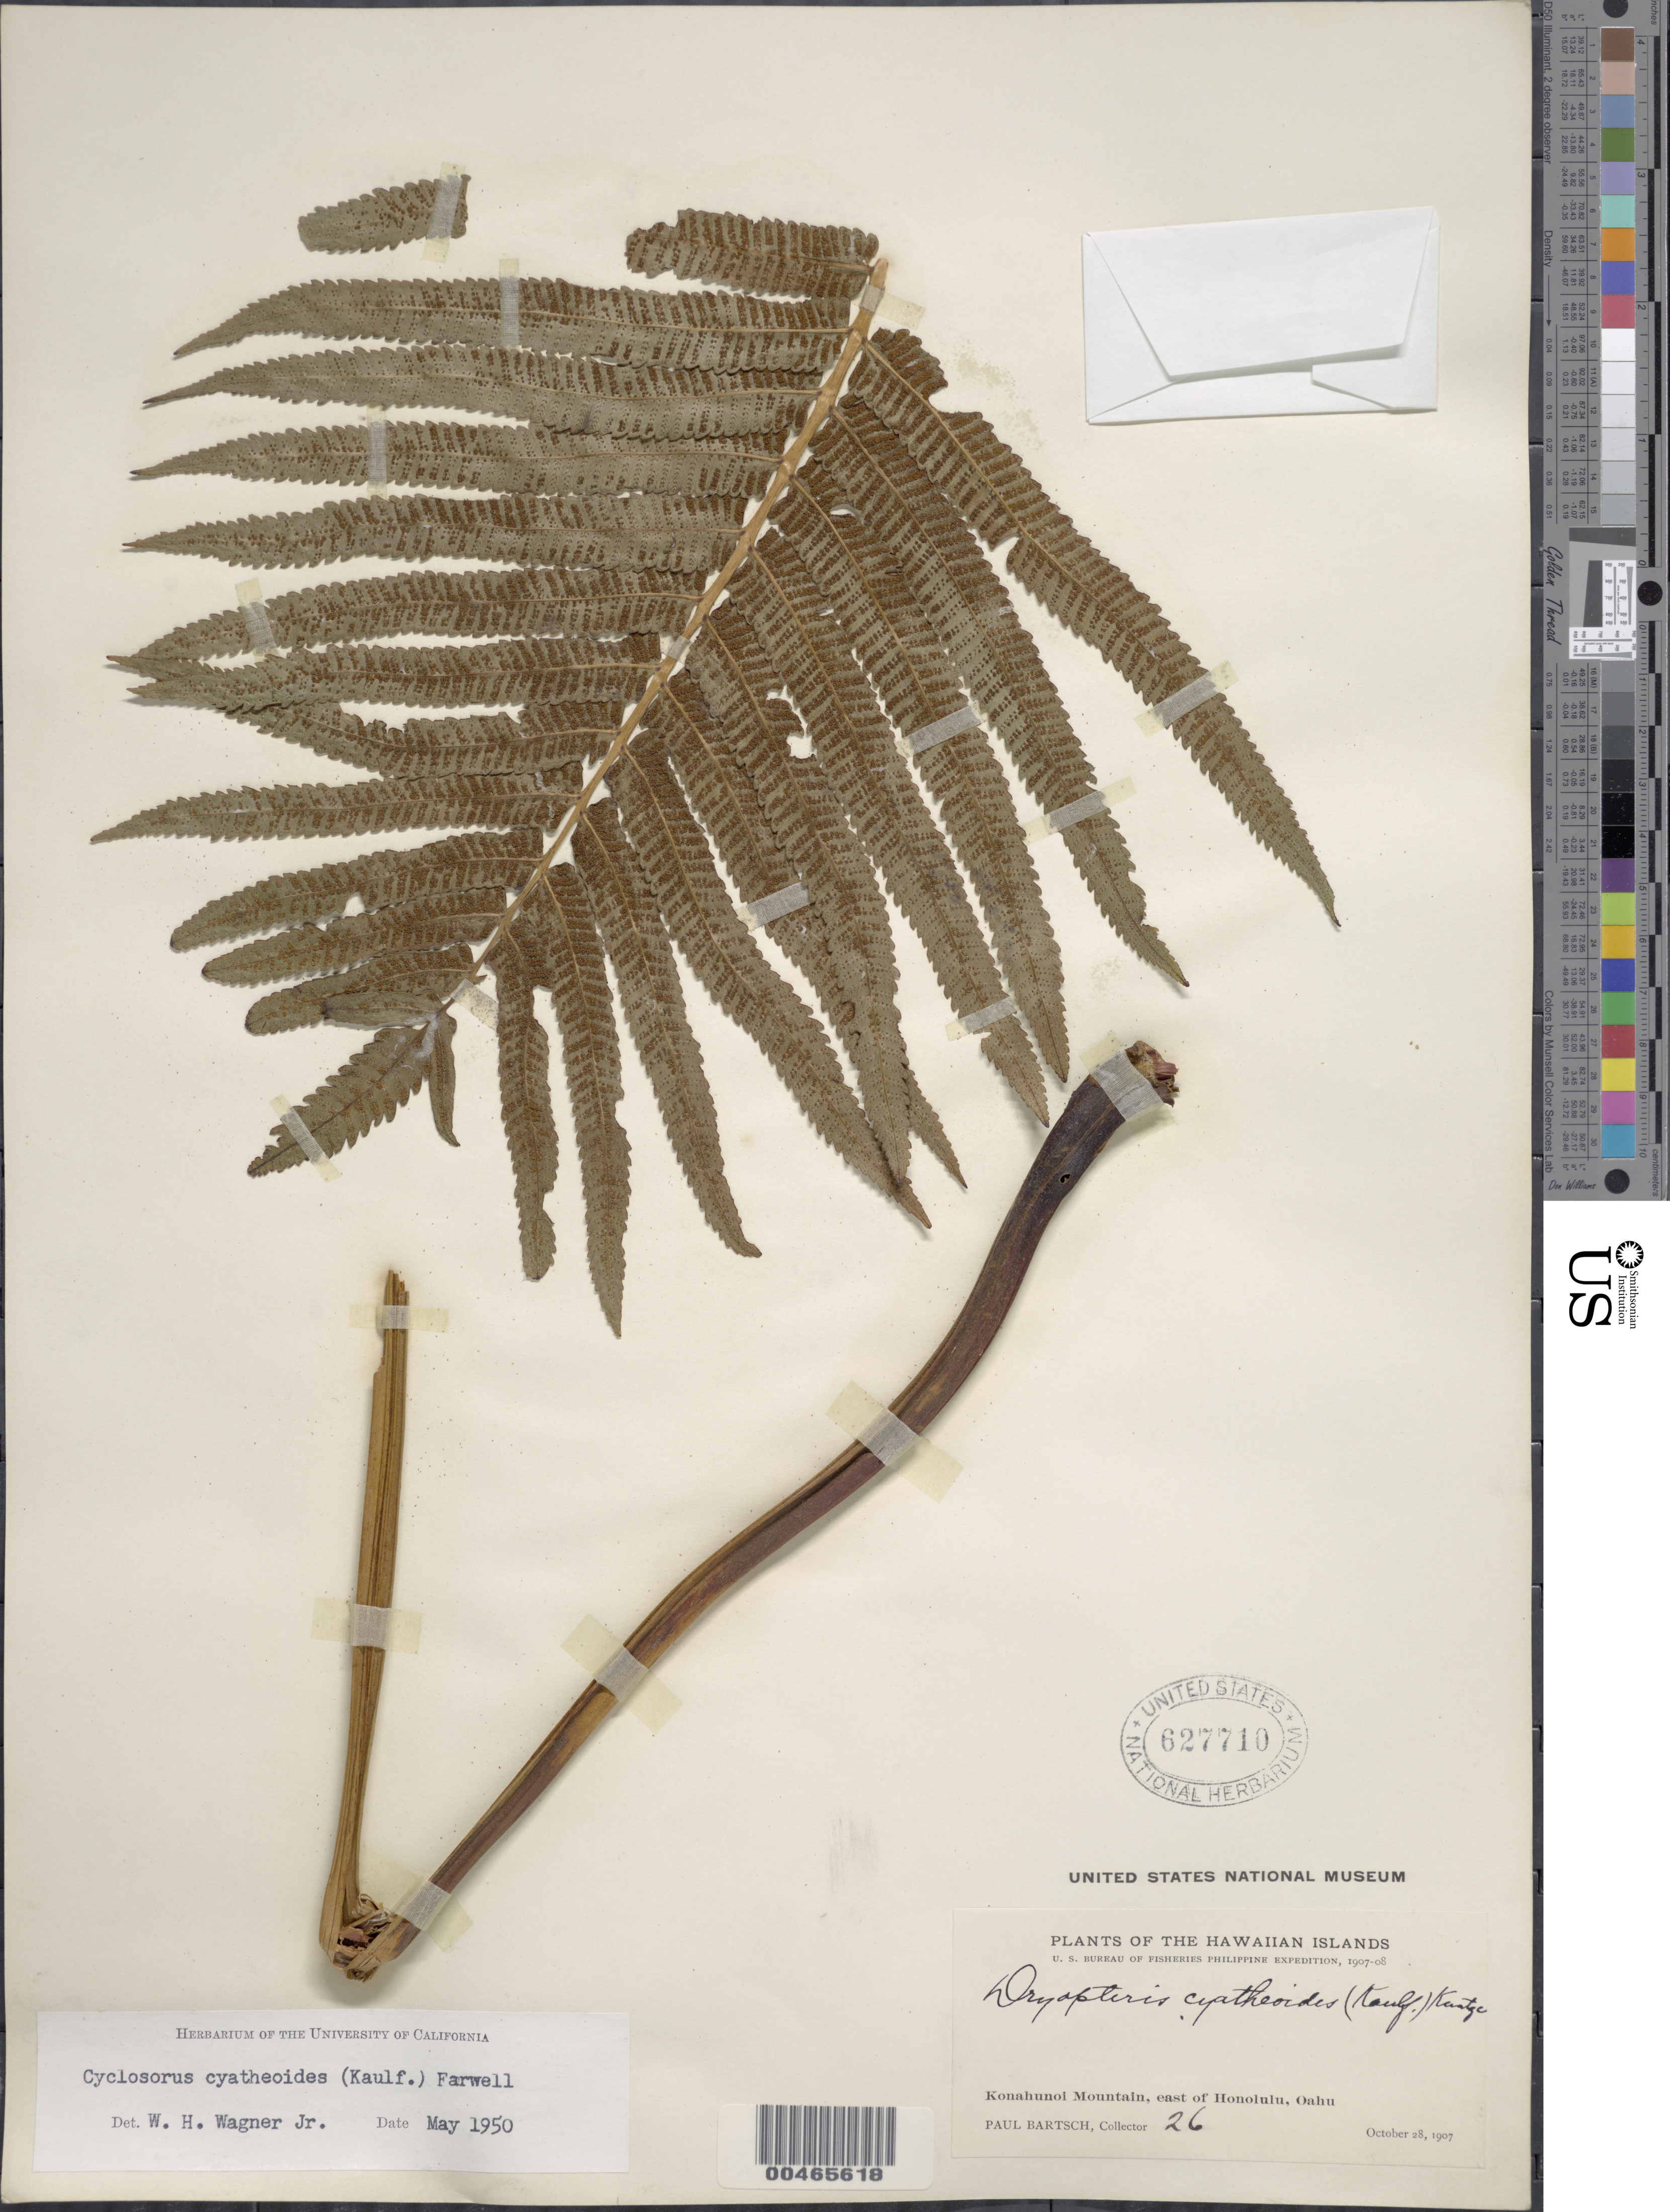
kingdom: Plantae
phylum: Tracheophyta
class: Polypodiopsida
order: Polypodiales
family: Thelypteridaceae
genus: Christella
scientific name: Christella cyatheoides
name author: (Kaulf.) Holttum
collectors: P. Bartsch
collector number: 26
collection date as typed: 28 Oct 1907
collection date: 1907-10-28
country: United States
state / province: Hawaii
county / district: Honolulu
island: Oahu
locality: Konahunoi Mt., E of Honolulu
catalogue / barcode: US 627710